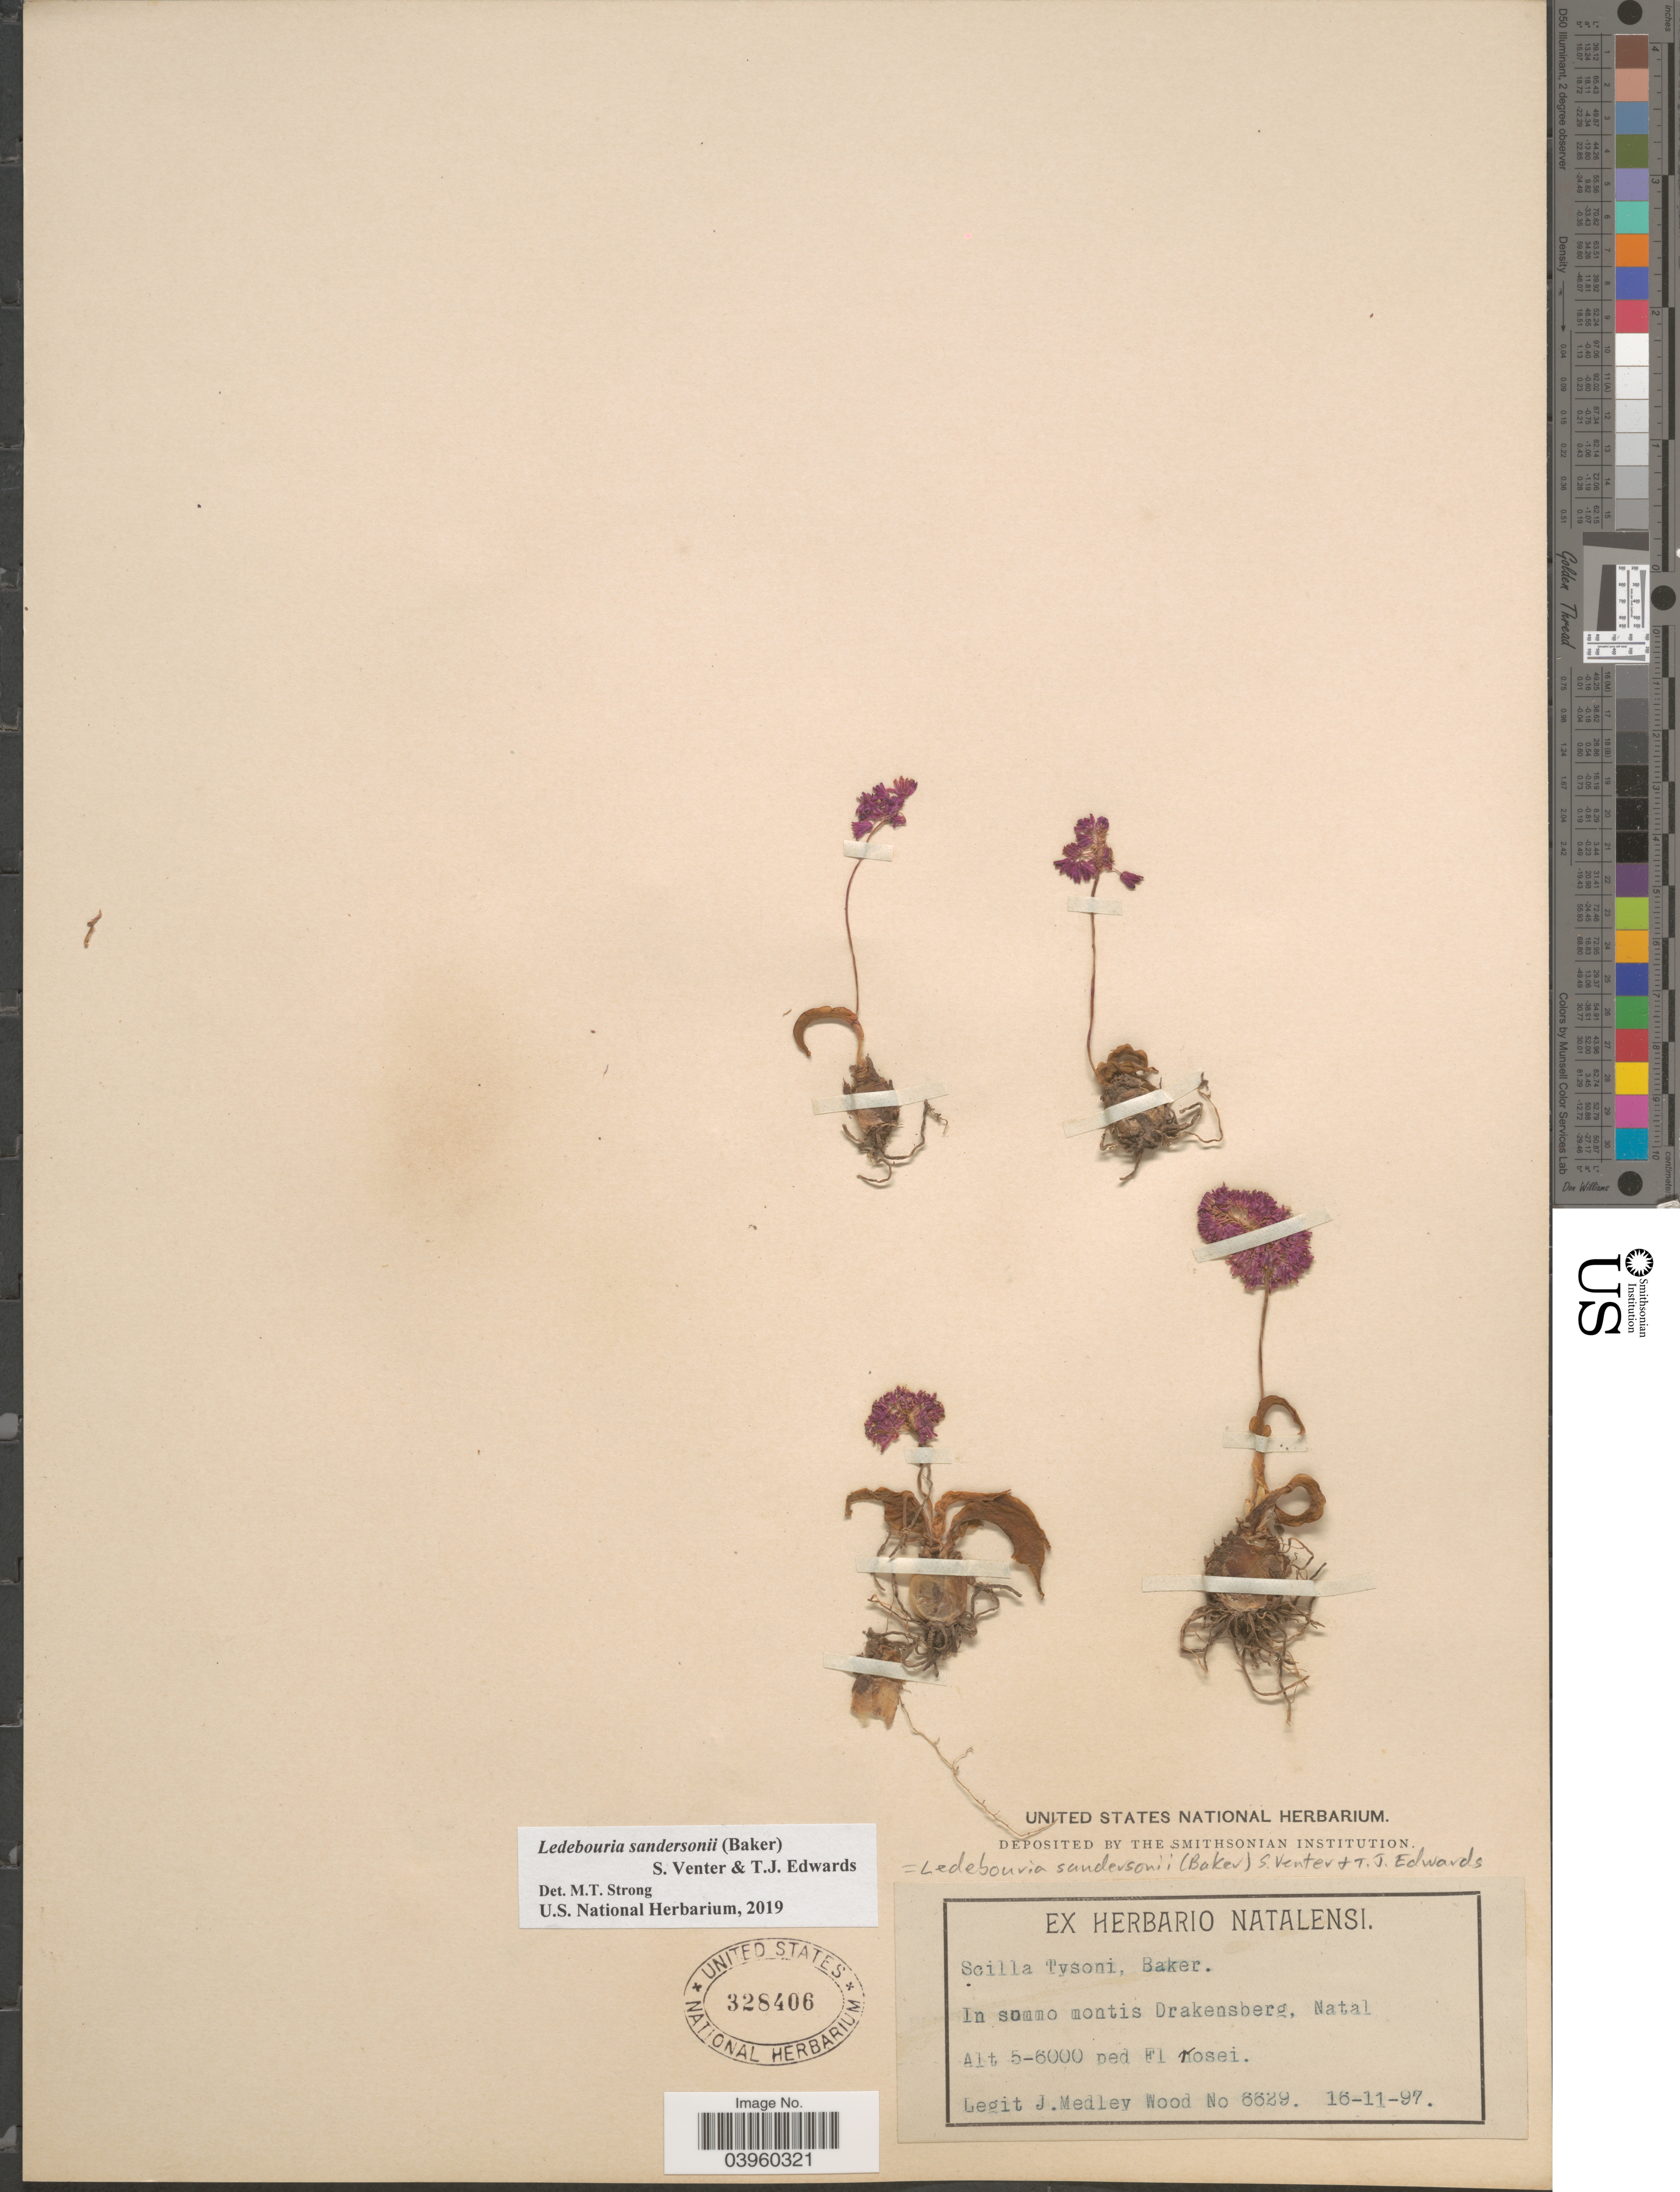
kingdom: Plantae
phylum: Tracheophyta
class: Liliopsida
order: Asparagales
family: Asparagaceae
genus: Ledebouria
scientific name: Ledebouria sandersonii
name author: (Baker) Venter & T.J. Edwards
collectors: J. Medley Wood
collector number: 6629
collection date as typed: Transcribed d/m/y: 16/11/97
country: South Africa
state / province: KwaZulu-Natal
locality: In sommo montis Drakensberg, Natal.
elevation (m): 1524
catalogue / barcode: US 328406